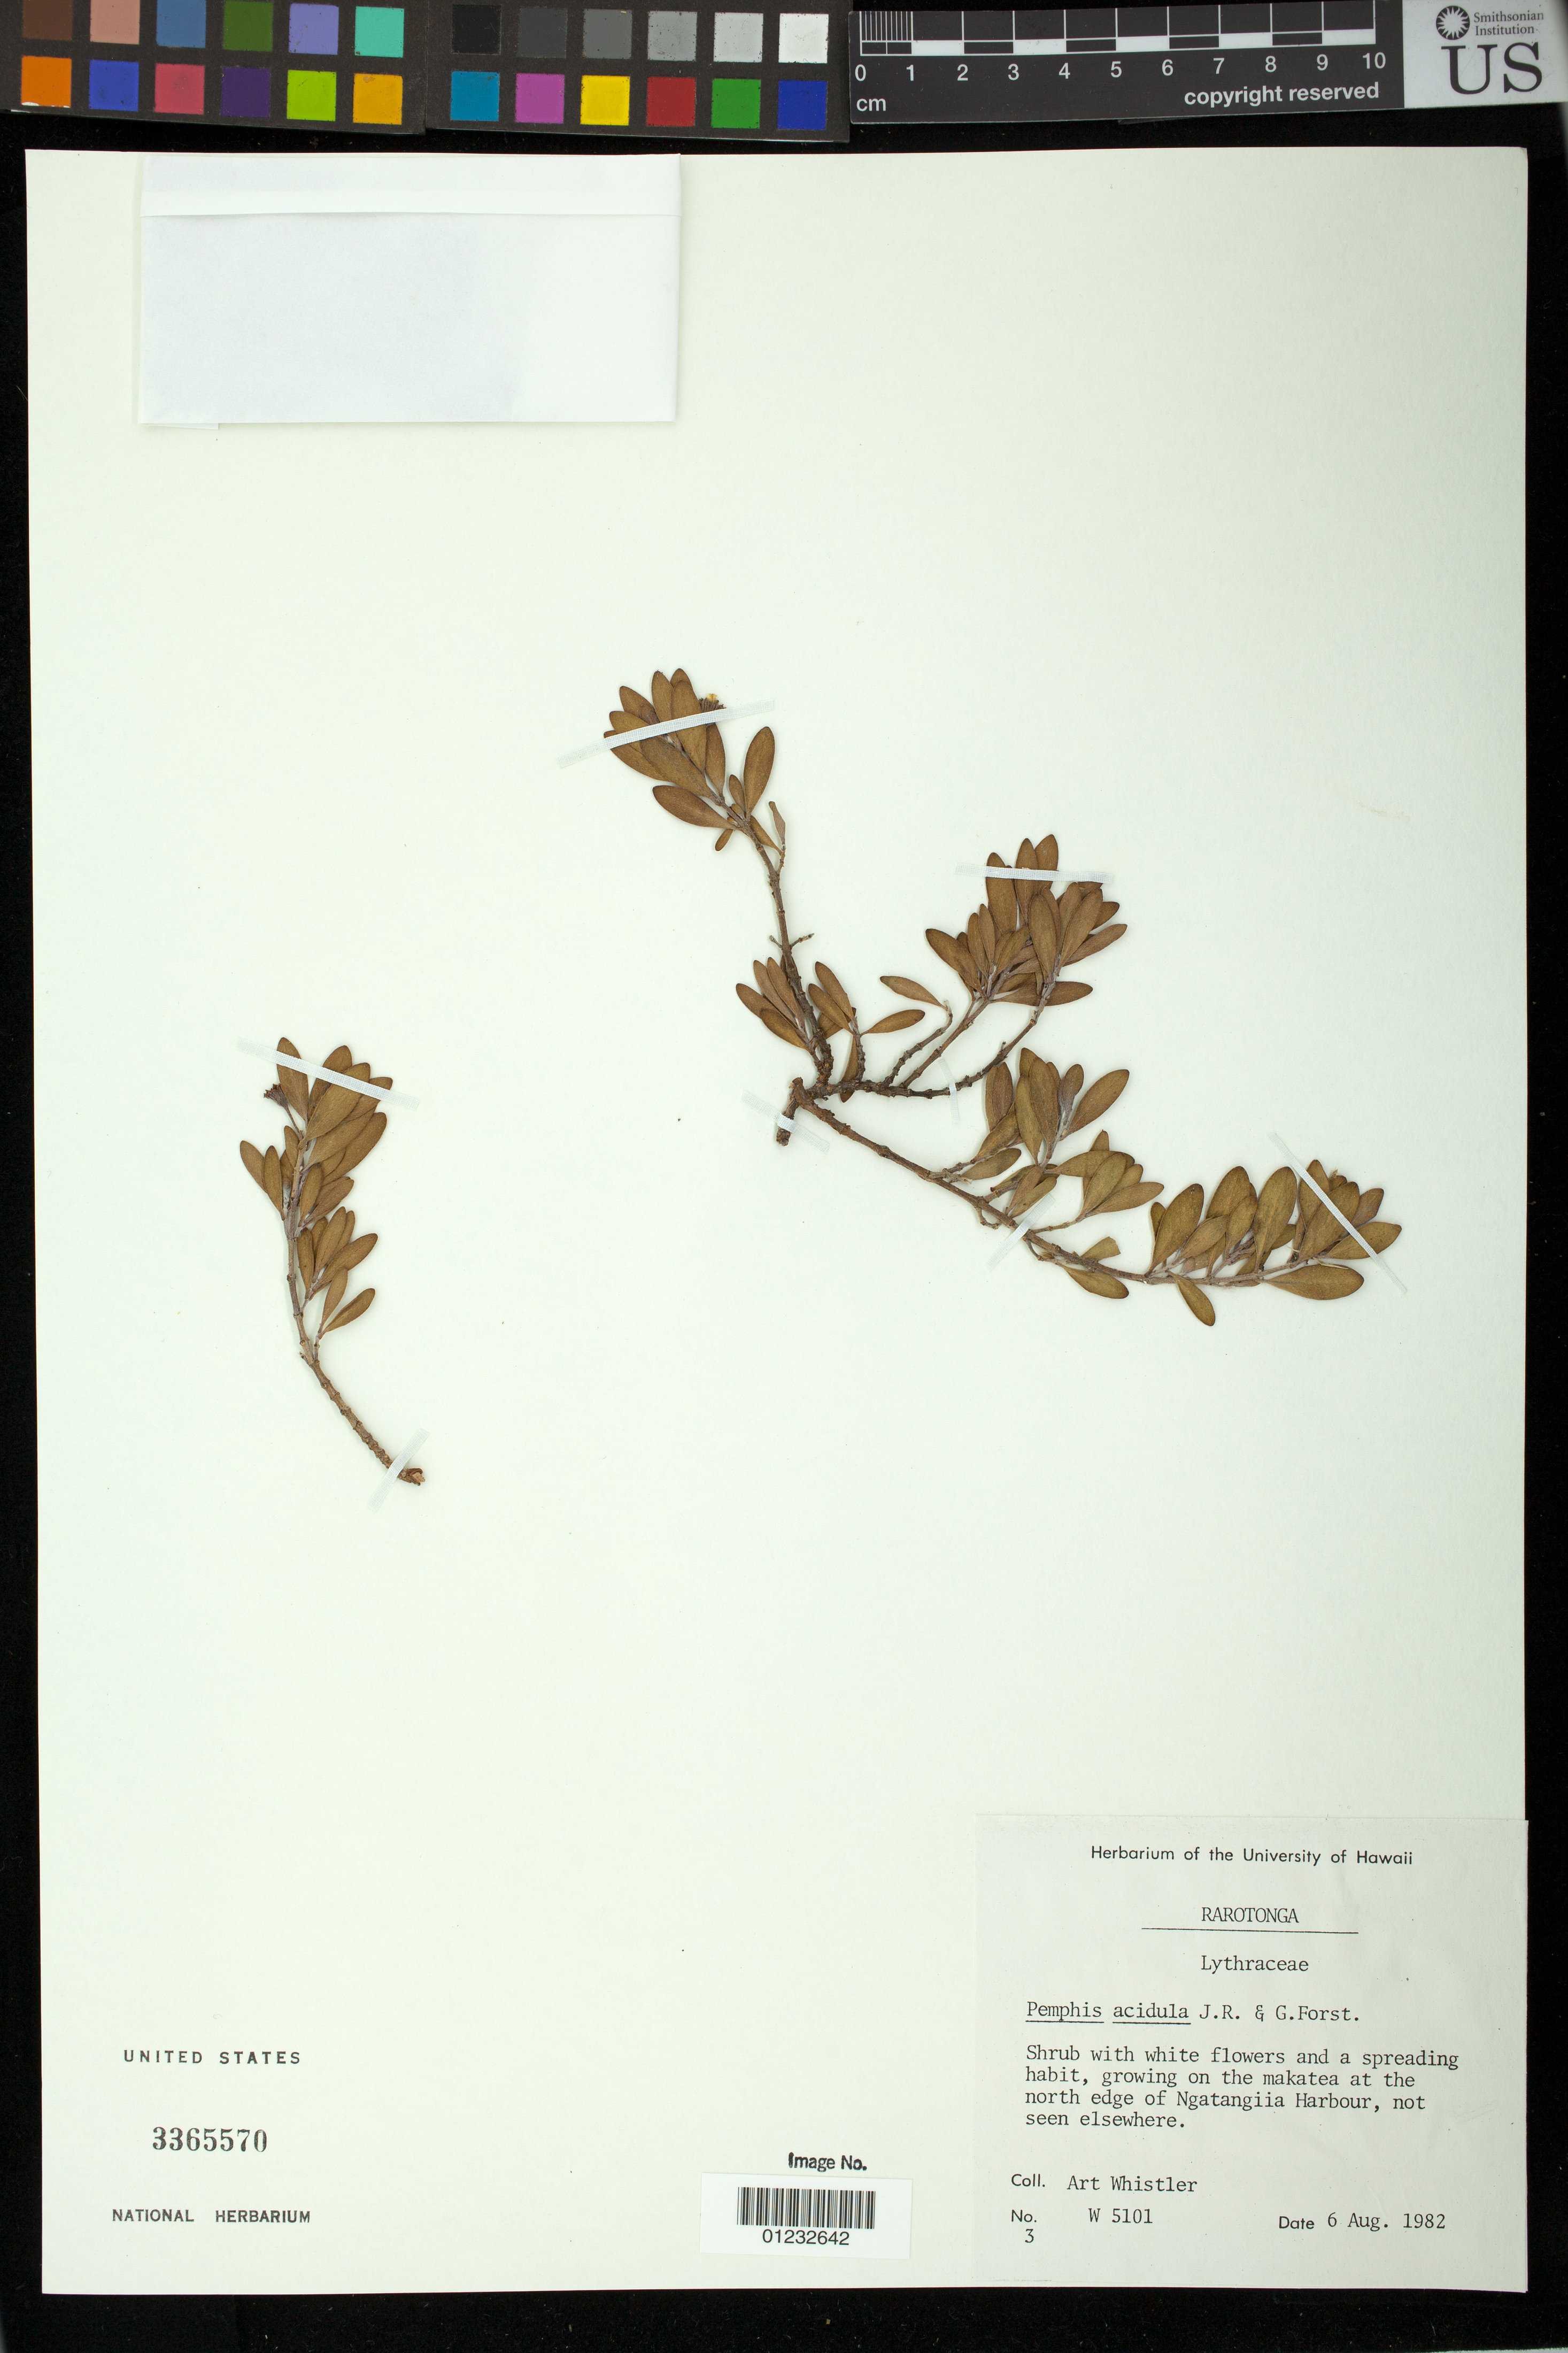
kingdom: Plantae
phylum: Tracheophyta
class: Magnoliopsida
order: Myrtales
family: Lythraceae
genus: Pemphis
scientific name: Pemphis acidula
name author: J.R. Forst. & G. Forst.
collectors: A. Whistler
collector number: W 5101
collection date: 1982-08-06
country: Cook Islands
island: Rarotonga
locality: Growing on the Makatea at the north edge of Ngatangiia Harbour.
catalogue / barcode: US 3365570